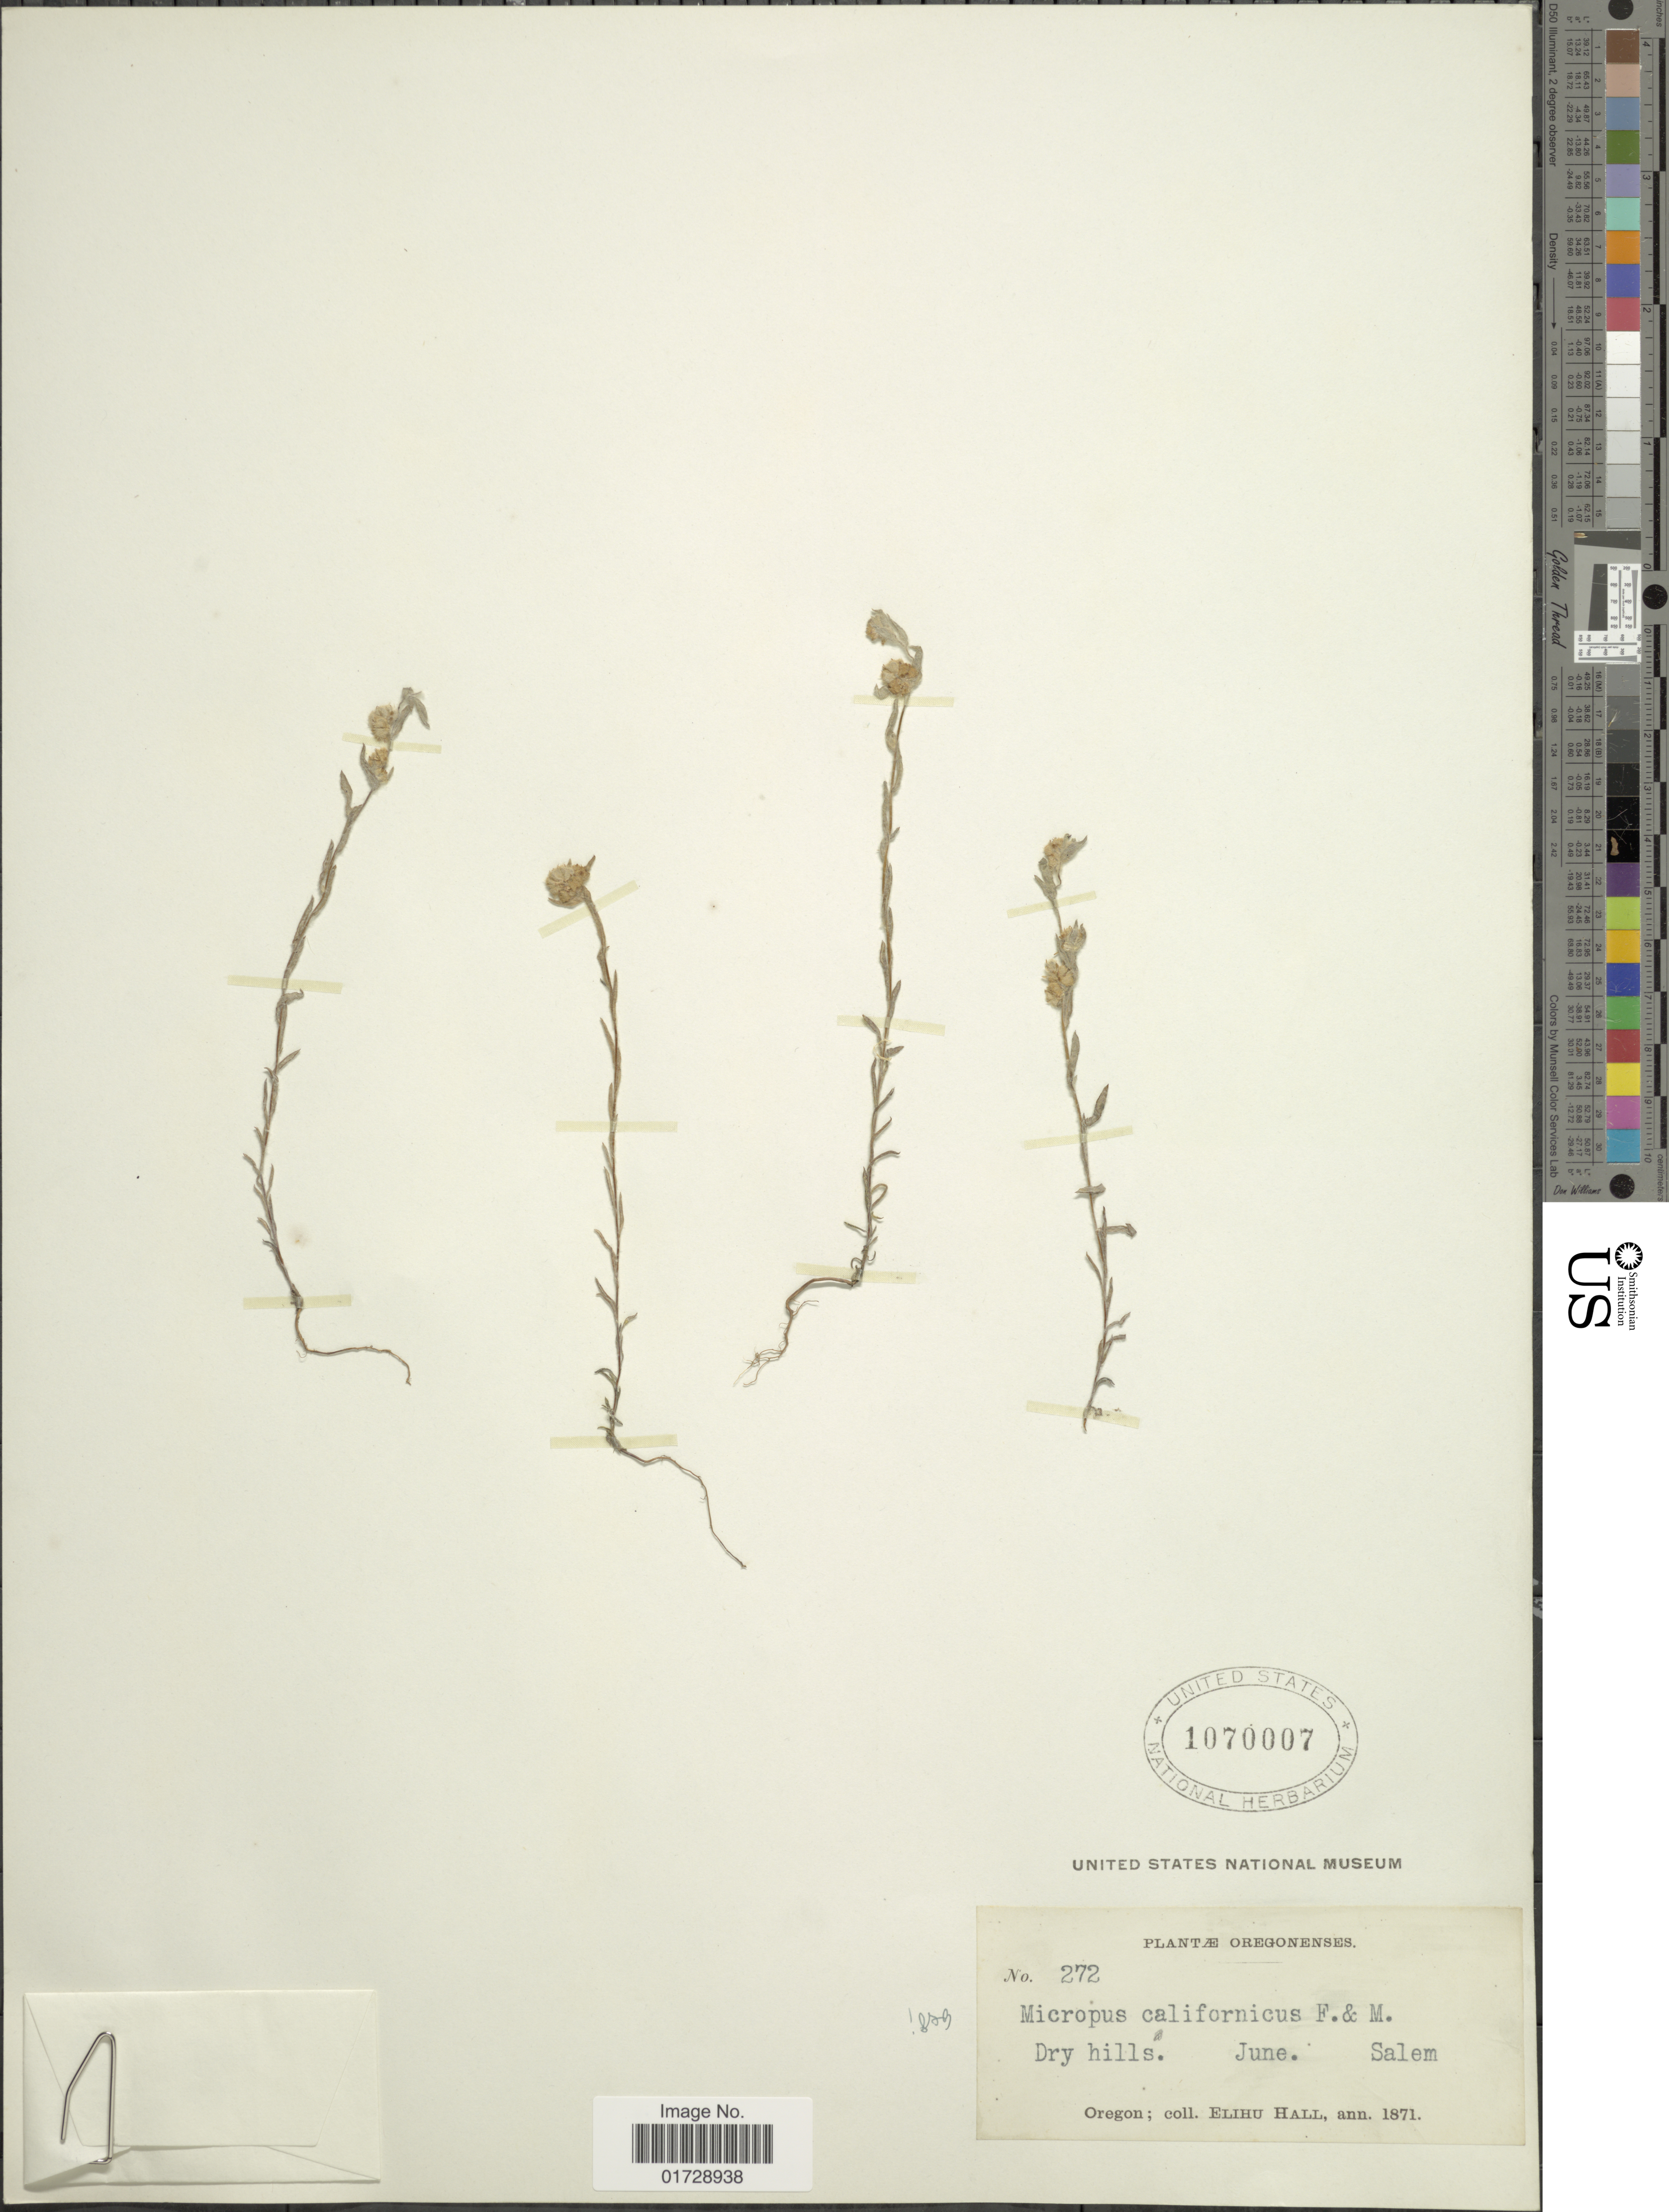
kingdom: Plantae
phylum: Tracheophyta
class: Magnoliopsida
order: Asterales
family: Asteraceae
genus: Micropus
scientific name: Micropus californicus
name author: Fisch. & C.A. Mey.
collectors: E. Hall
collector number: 272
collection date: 1871-06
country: United States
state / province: Oregon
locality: Salem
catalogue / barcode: US 1070007